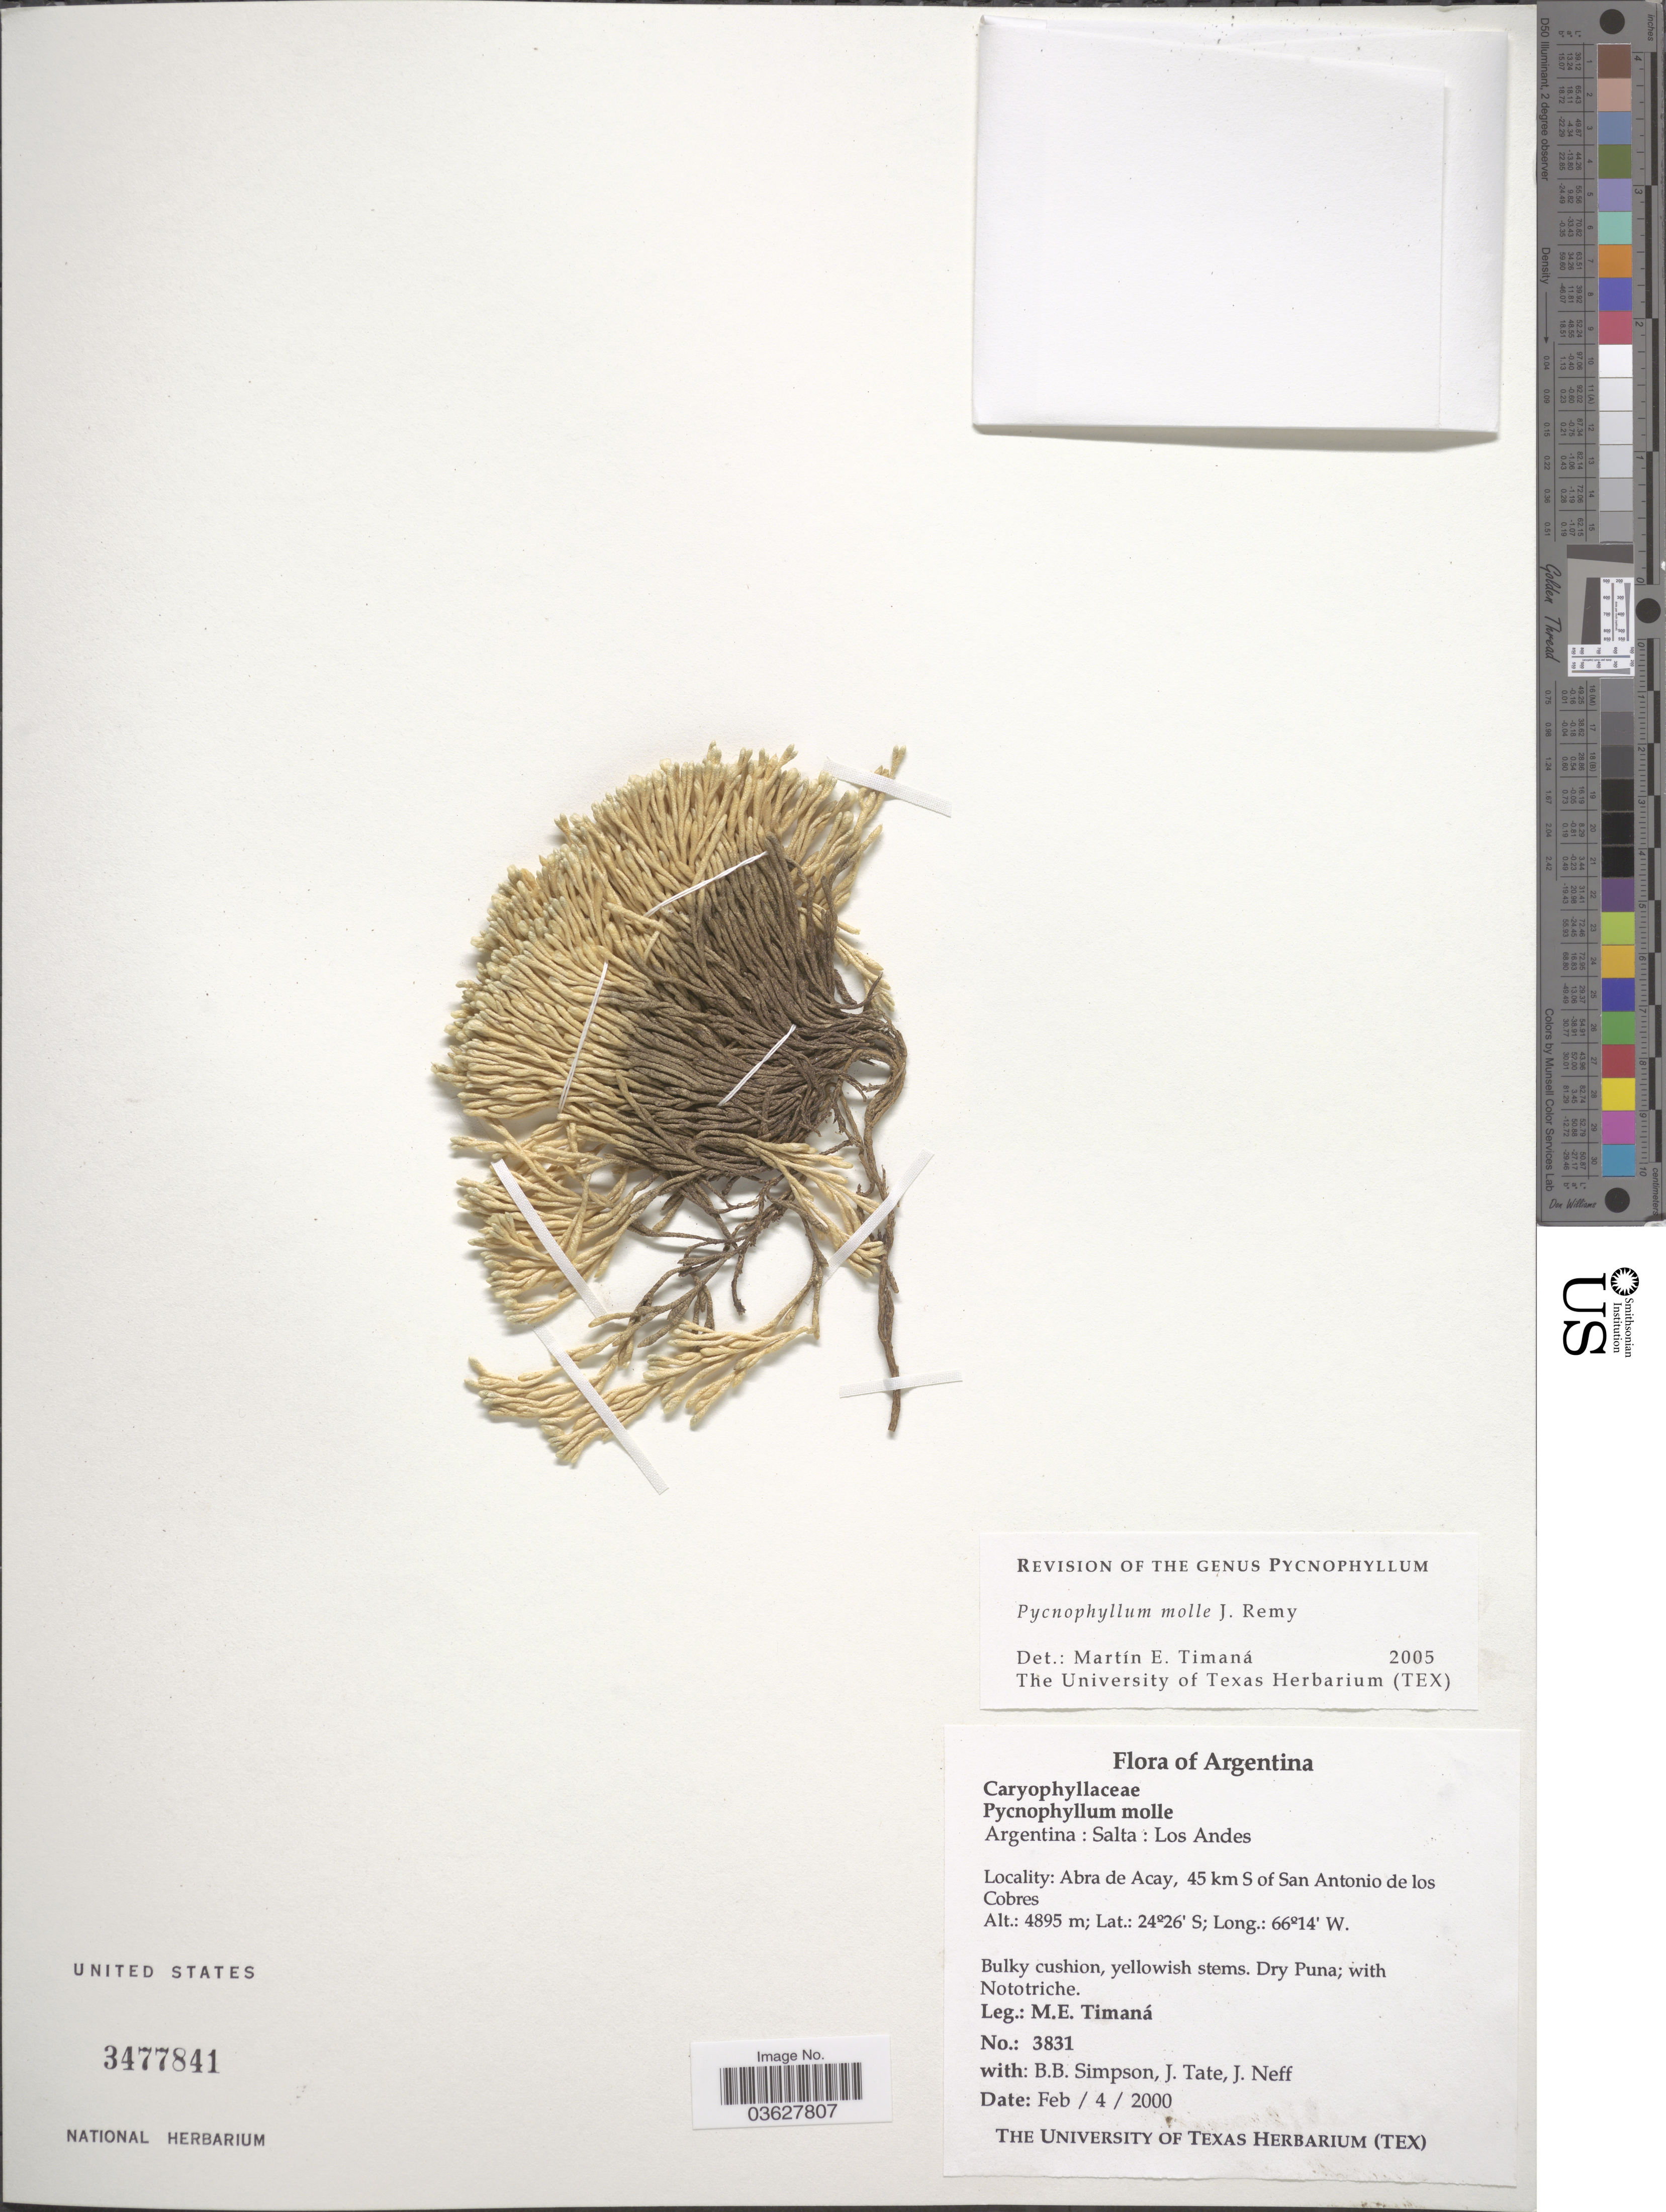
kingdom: Plantae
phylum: Tracheophyta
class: Magnoliopsida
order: Caryophyllales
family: Caryophyllaceae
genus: Pycnophyllum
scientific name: Pycnophyllum molle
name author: J. Rémy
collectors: M. E. Timaná, B. Simpson, J. Tate & J. Neff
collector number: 3831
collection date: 2000-02-04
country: Argentina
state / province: Salta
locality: Los Andes. Abra de Acay, 45 km S of San Antonio de los Cobres.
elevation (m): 4895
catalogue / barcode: US 3477841